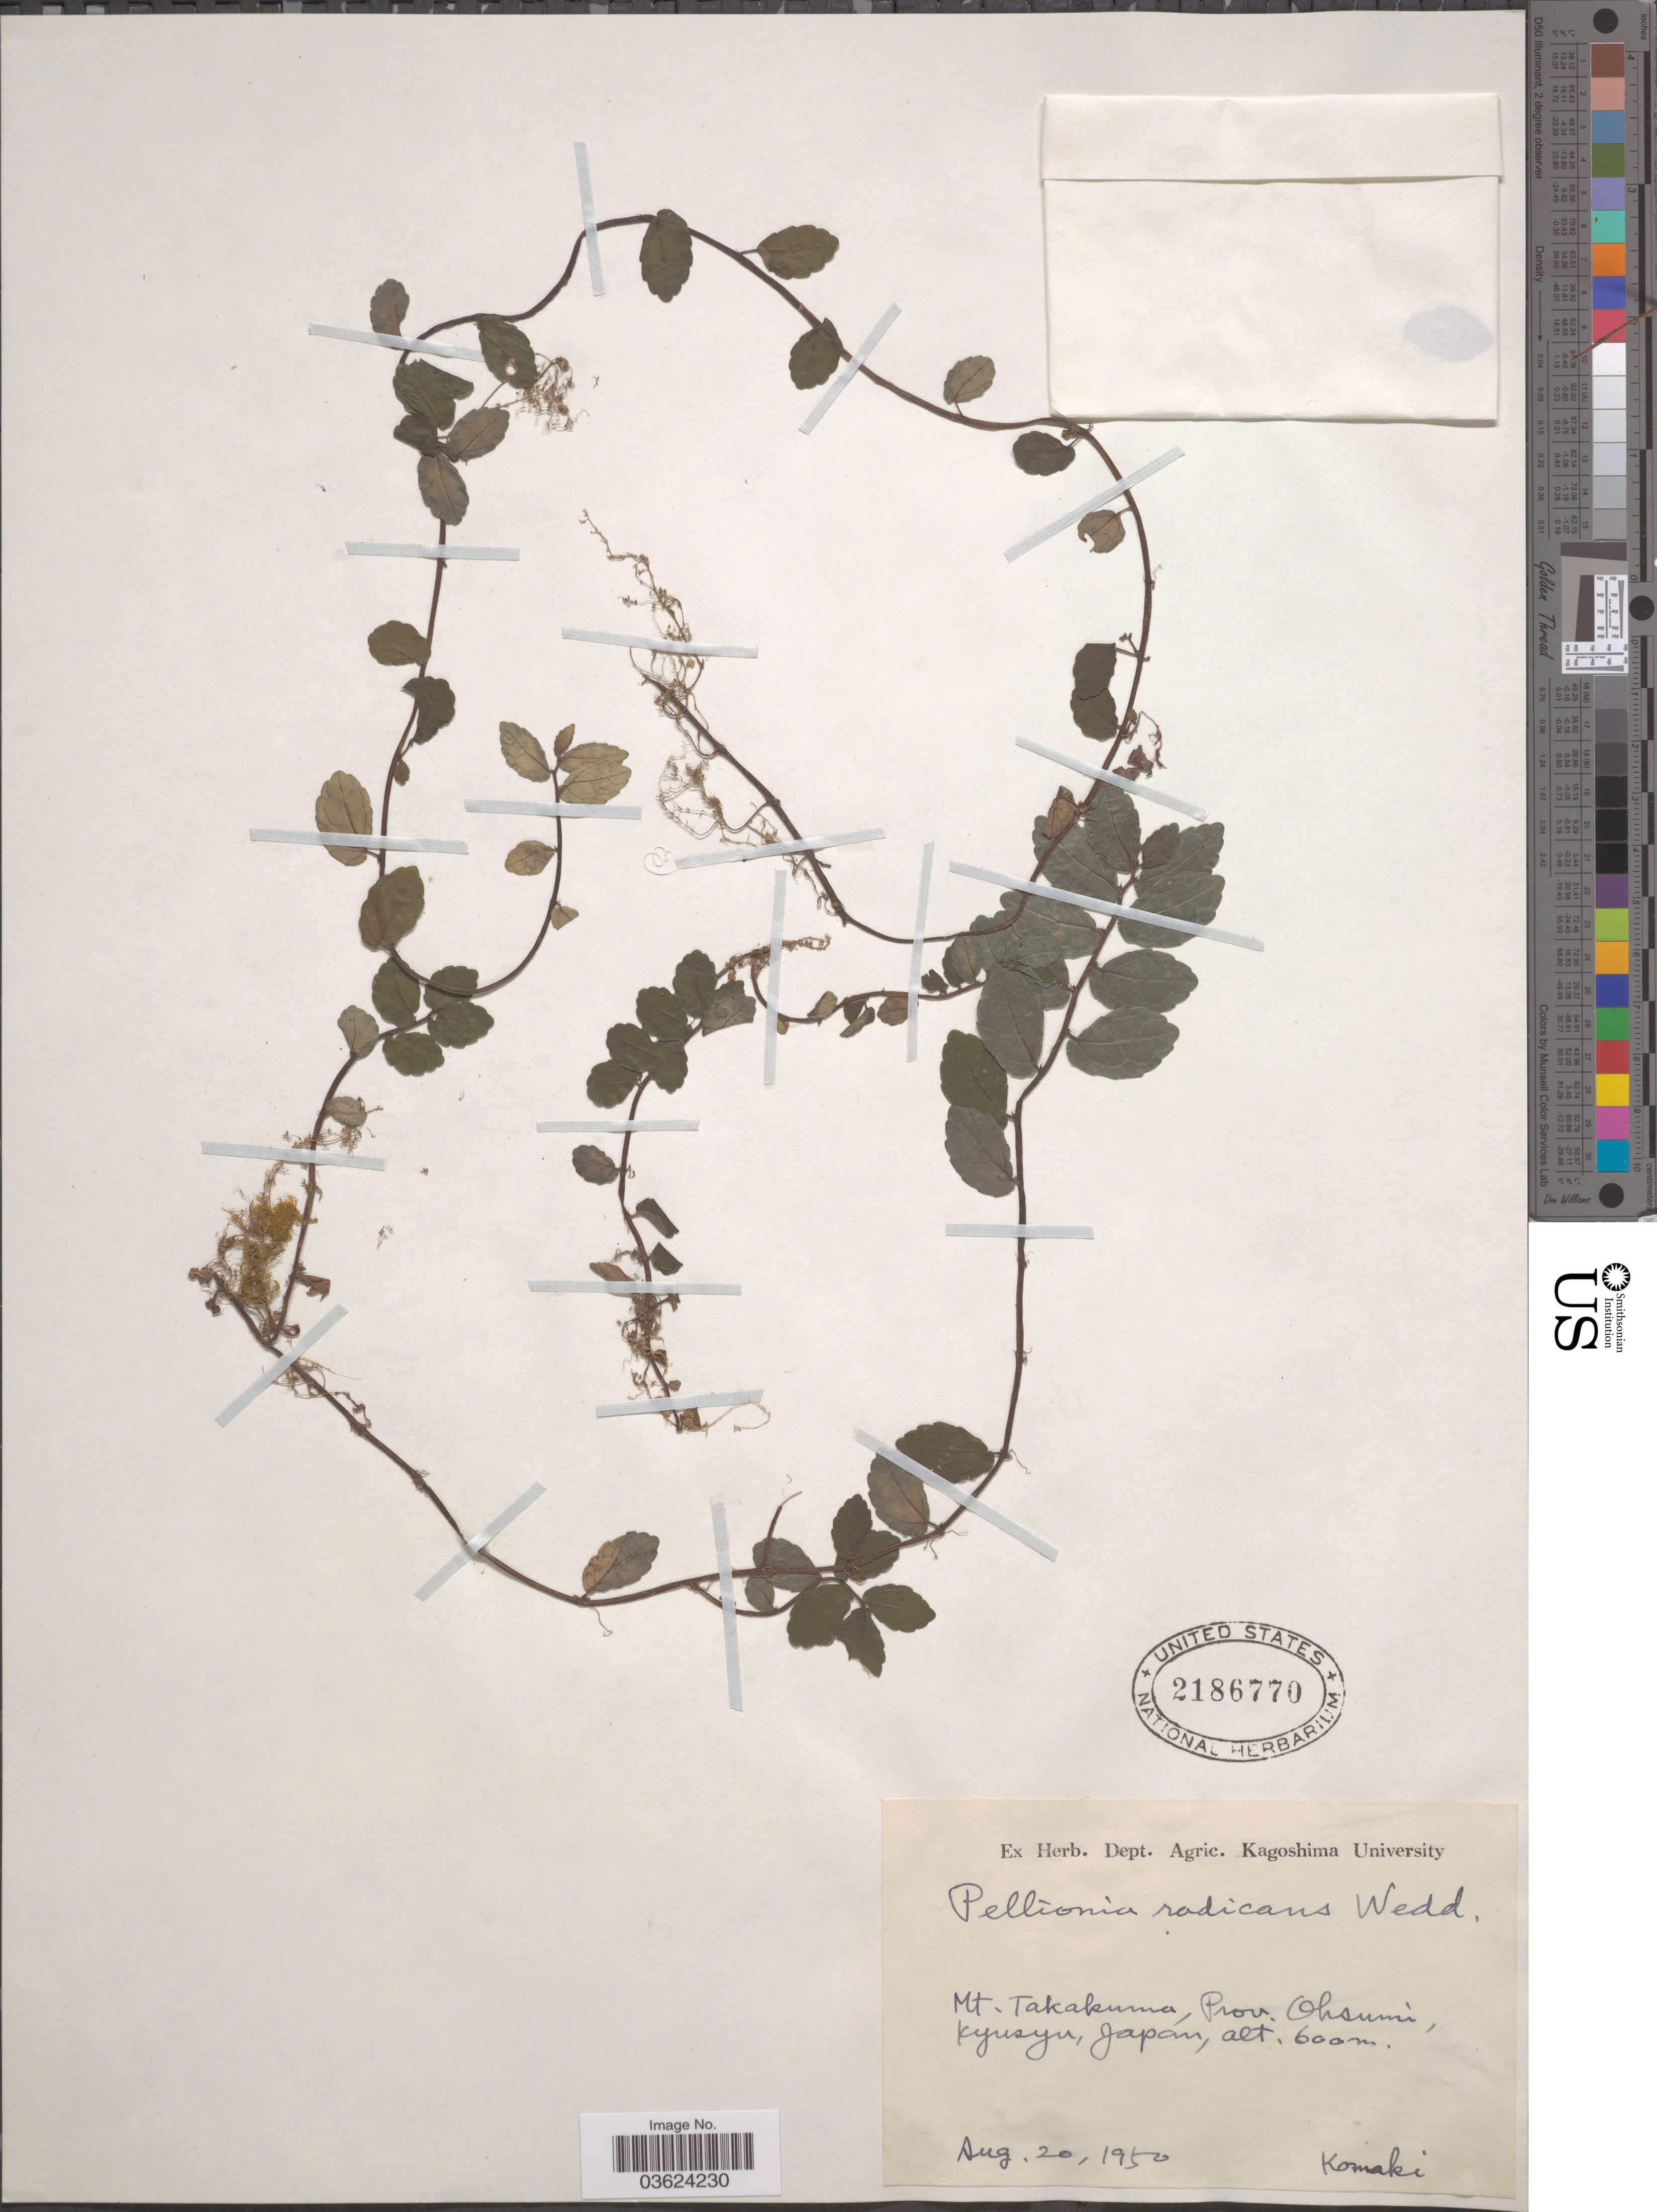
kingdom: Plantae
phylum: Tracheophyta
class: Magnoliopsida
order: Rosales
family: Urticaceae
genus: Pellionia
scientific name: Pellionia radicans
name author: (Siebold & Zucc.) Wedd.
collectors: -. Komaki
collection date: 1950-08-20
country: Japan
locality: Mt. Takakuma, Prov. Ohsumi, Kyusyu.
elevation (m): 600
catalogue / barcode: US 2186770